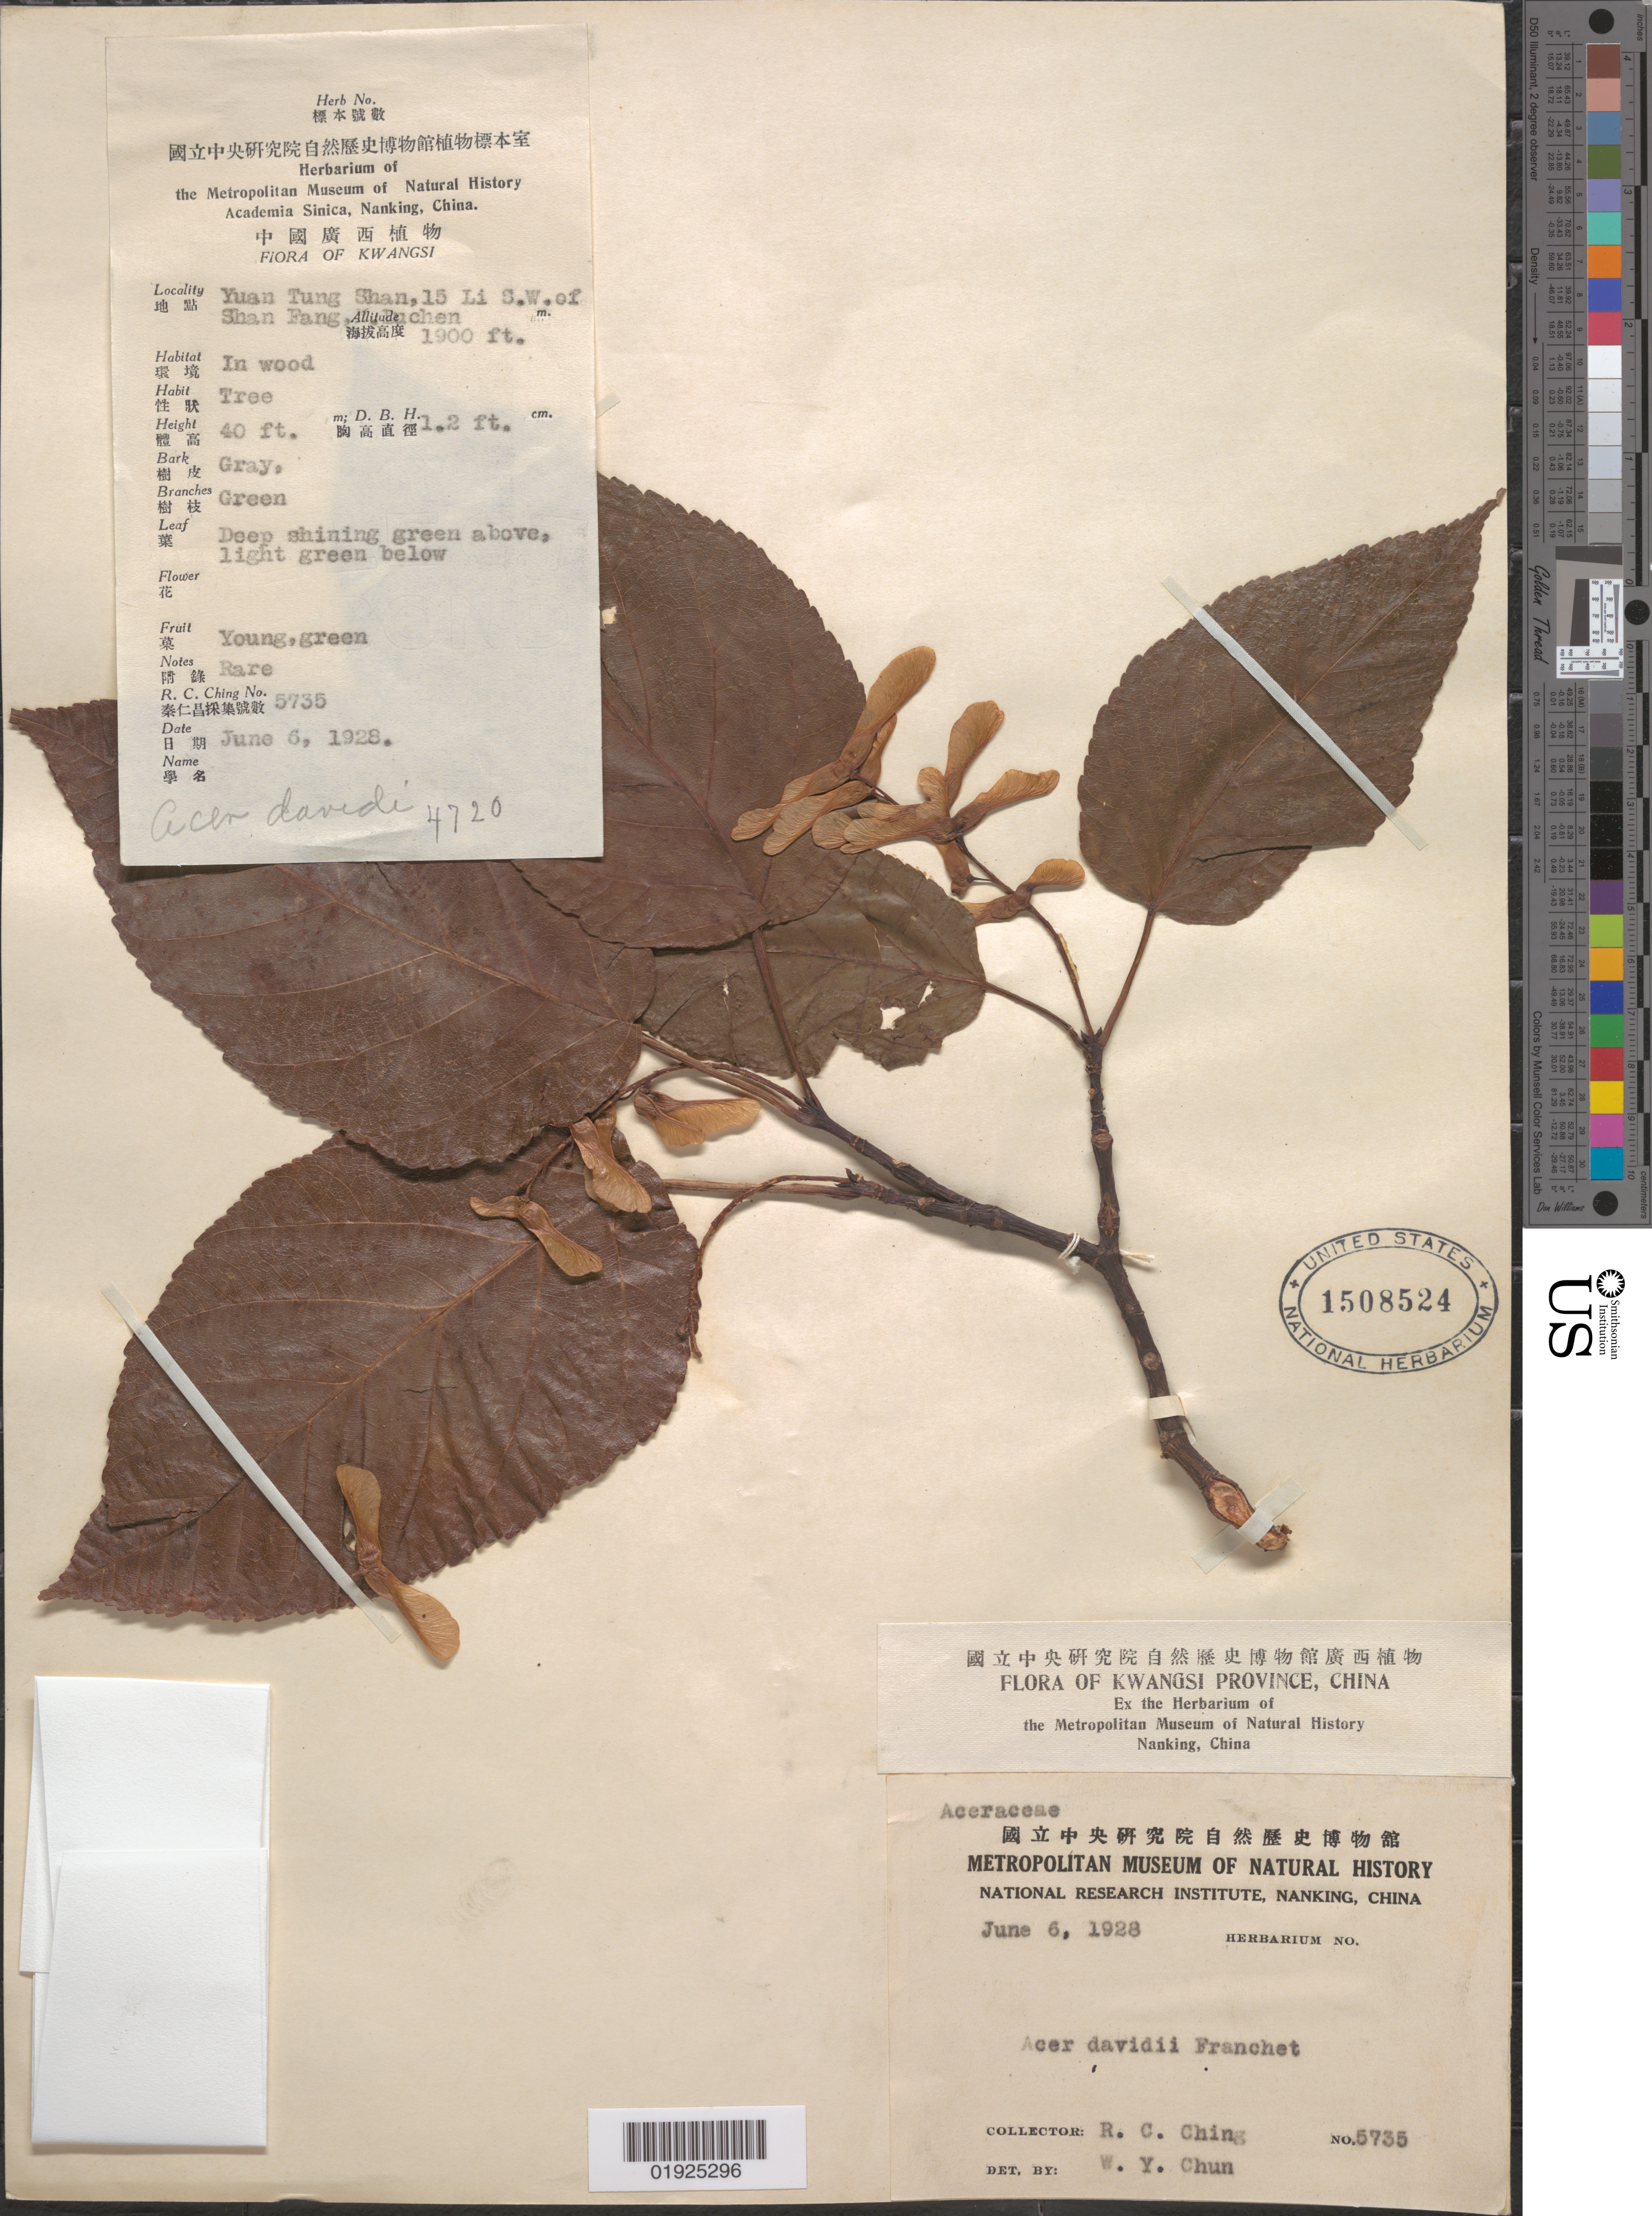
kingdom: Plantae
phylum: Tracheophyta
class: Magnoliopsida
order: Sapindales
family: Sapindaceae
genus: Acer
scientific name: Acer sikkimense subsp. davidii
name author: (Franch.) Wesm.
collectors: R. C. Ching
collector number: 5735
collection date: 1928-06-06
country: China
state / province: Guangxi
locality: Kwangsi [Guangxi] Province. Yuan Tung Shan, 15 Li SW of Shan Fang N Luchen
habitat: In wood. Rare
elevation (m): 579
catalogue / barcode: US 1508524